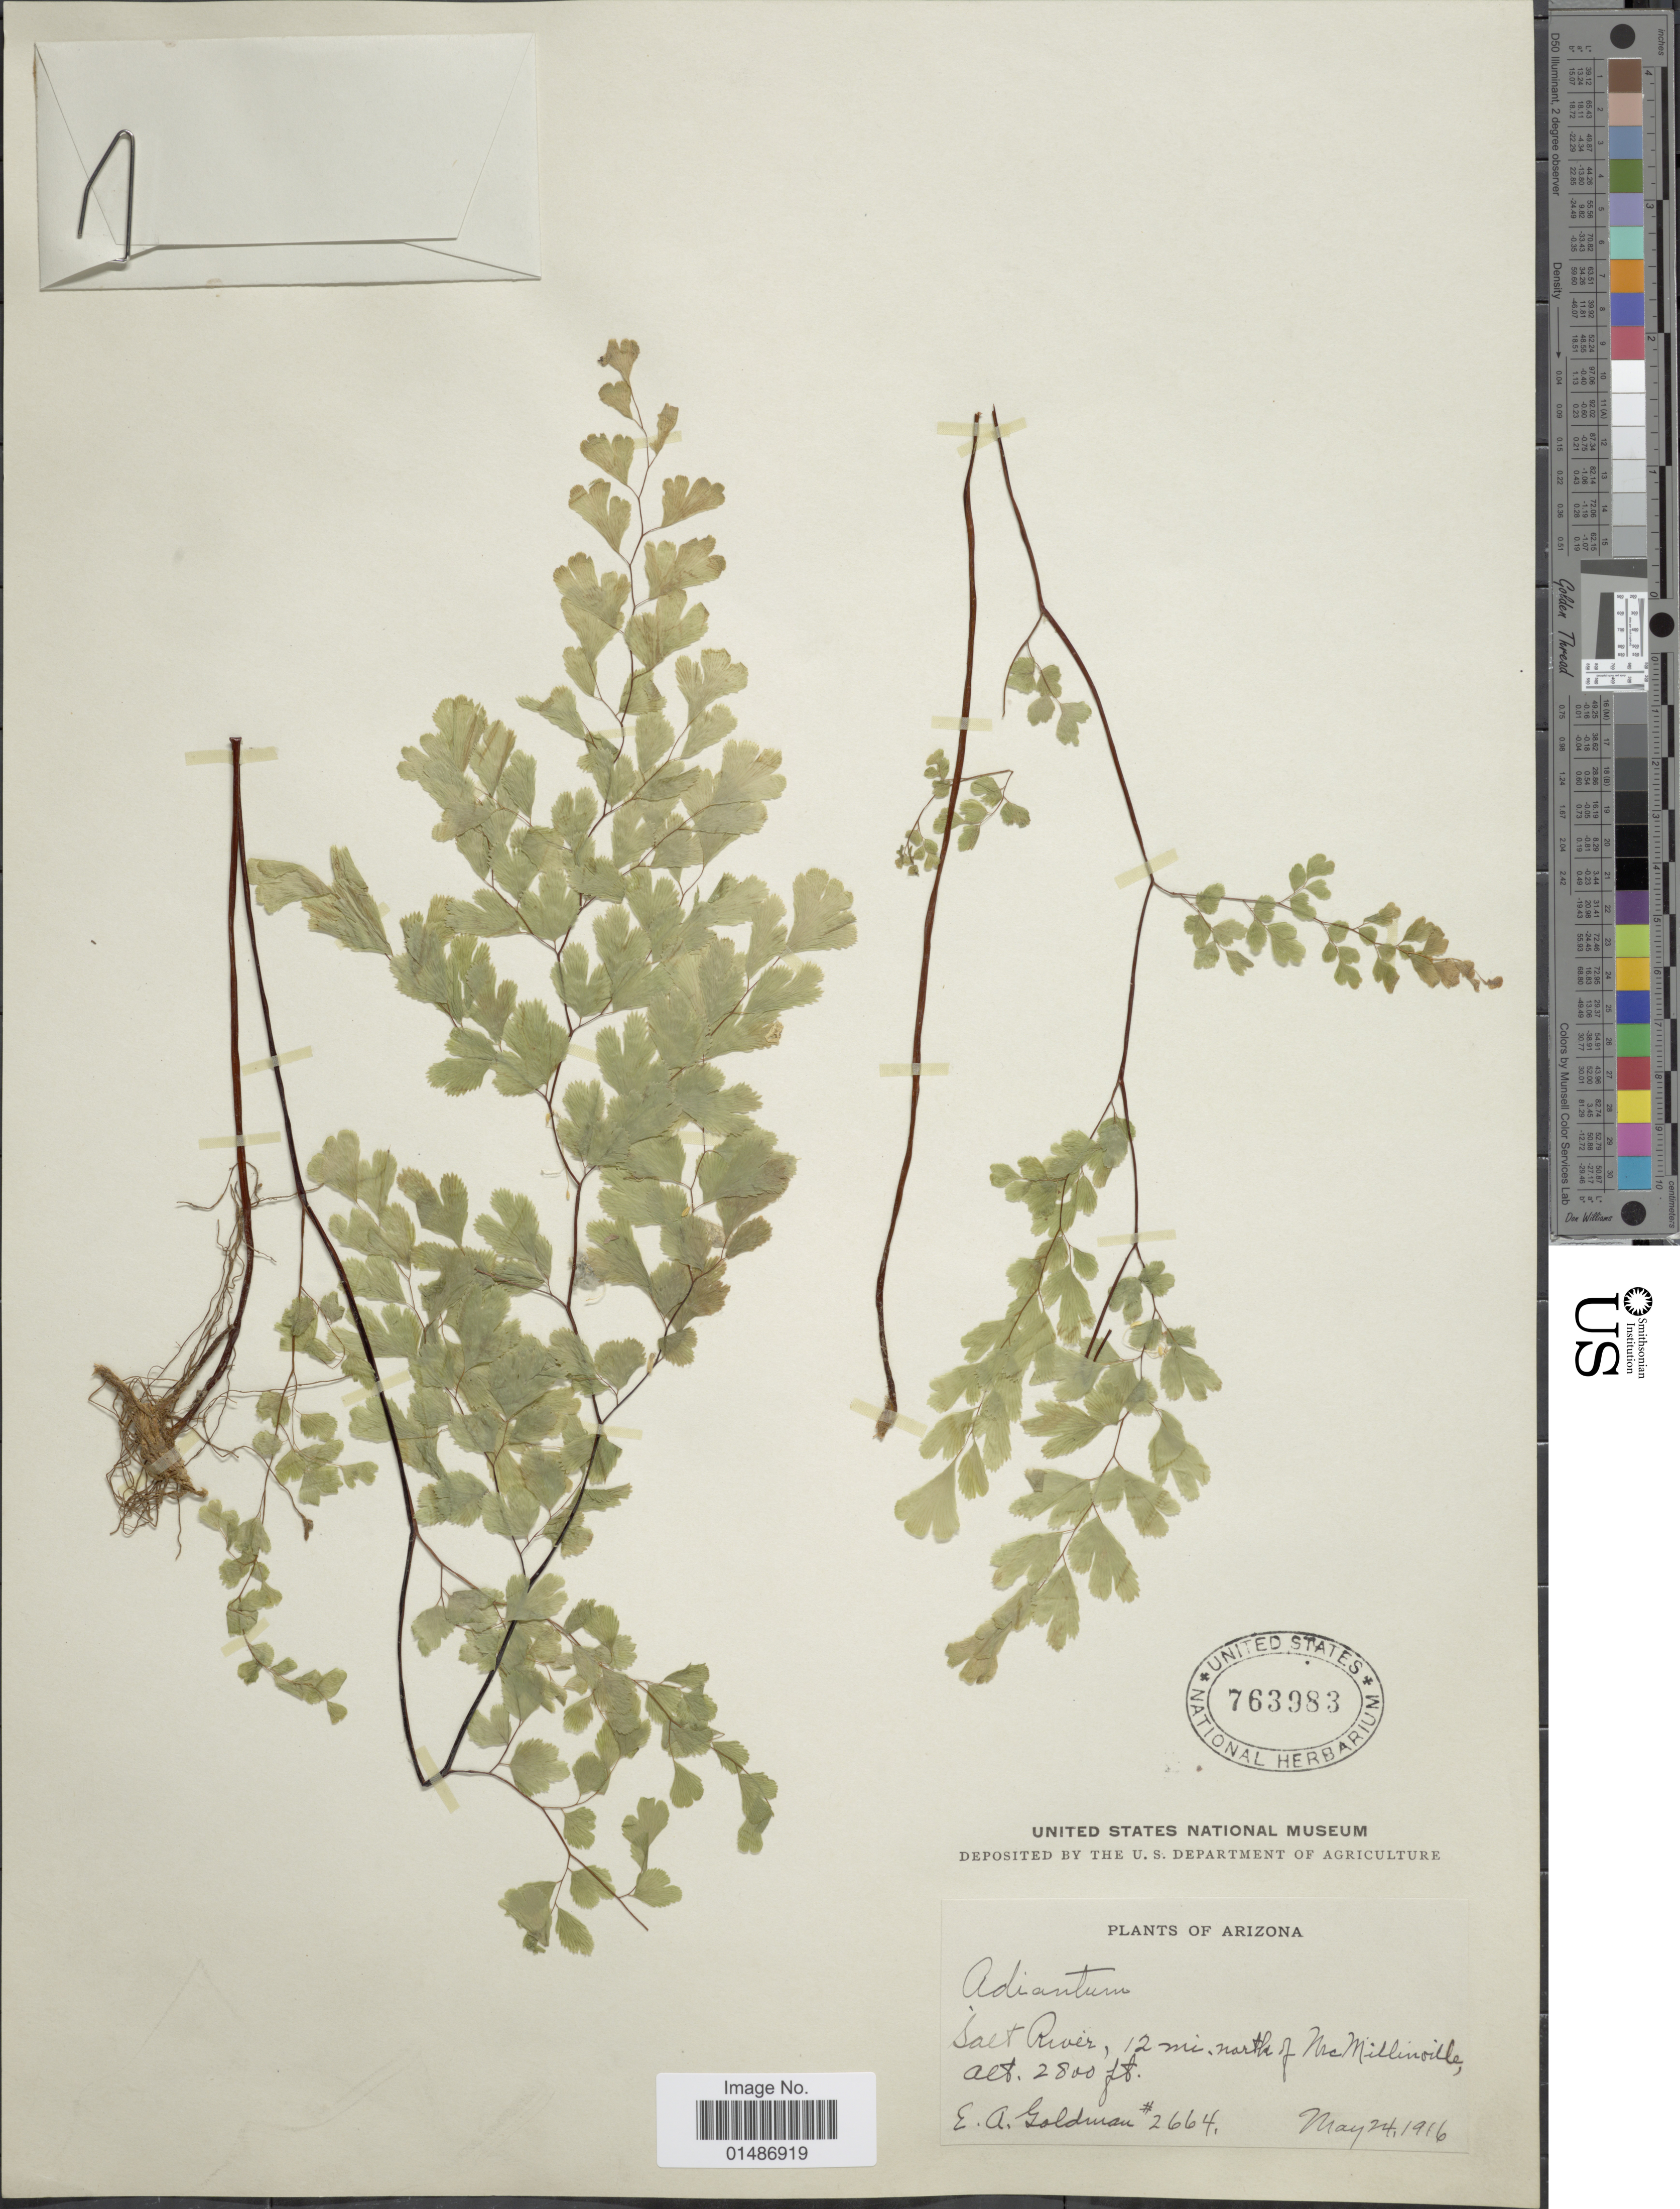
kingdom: Plantae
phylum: Tracheophyta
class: Polypodiopsida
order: Polypodiales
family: Pteridaceae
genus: Adiantum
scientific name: Adiantum capillus-veneris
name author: L.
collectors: E. A. Goldman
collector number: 2664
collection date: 1916-05-24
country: United States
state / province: Arizona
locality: Salt River, 12 mi. north of McMillenville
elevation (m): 853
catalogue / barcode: US 763983